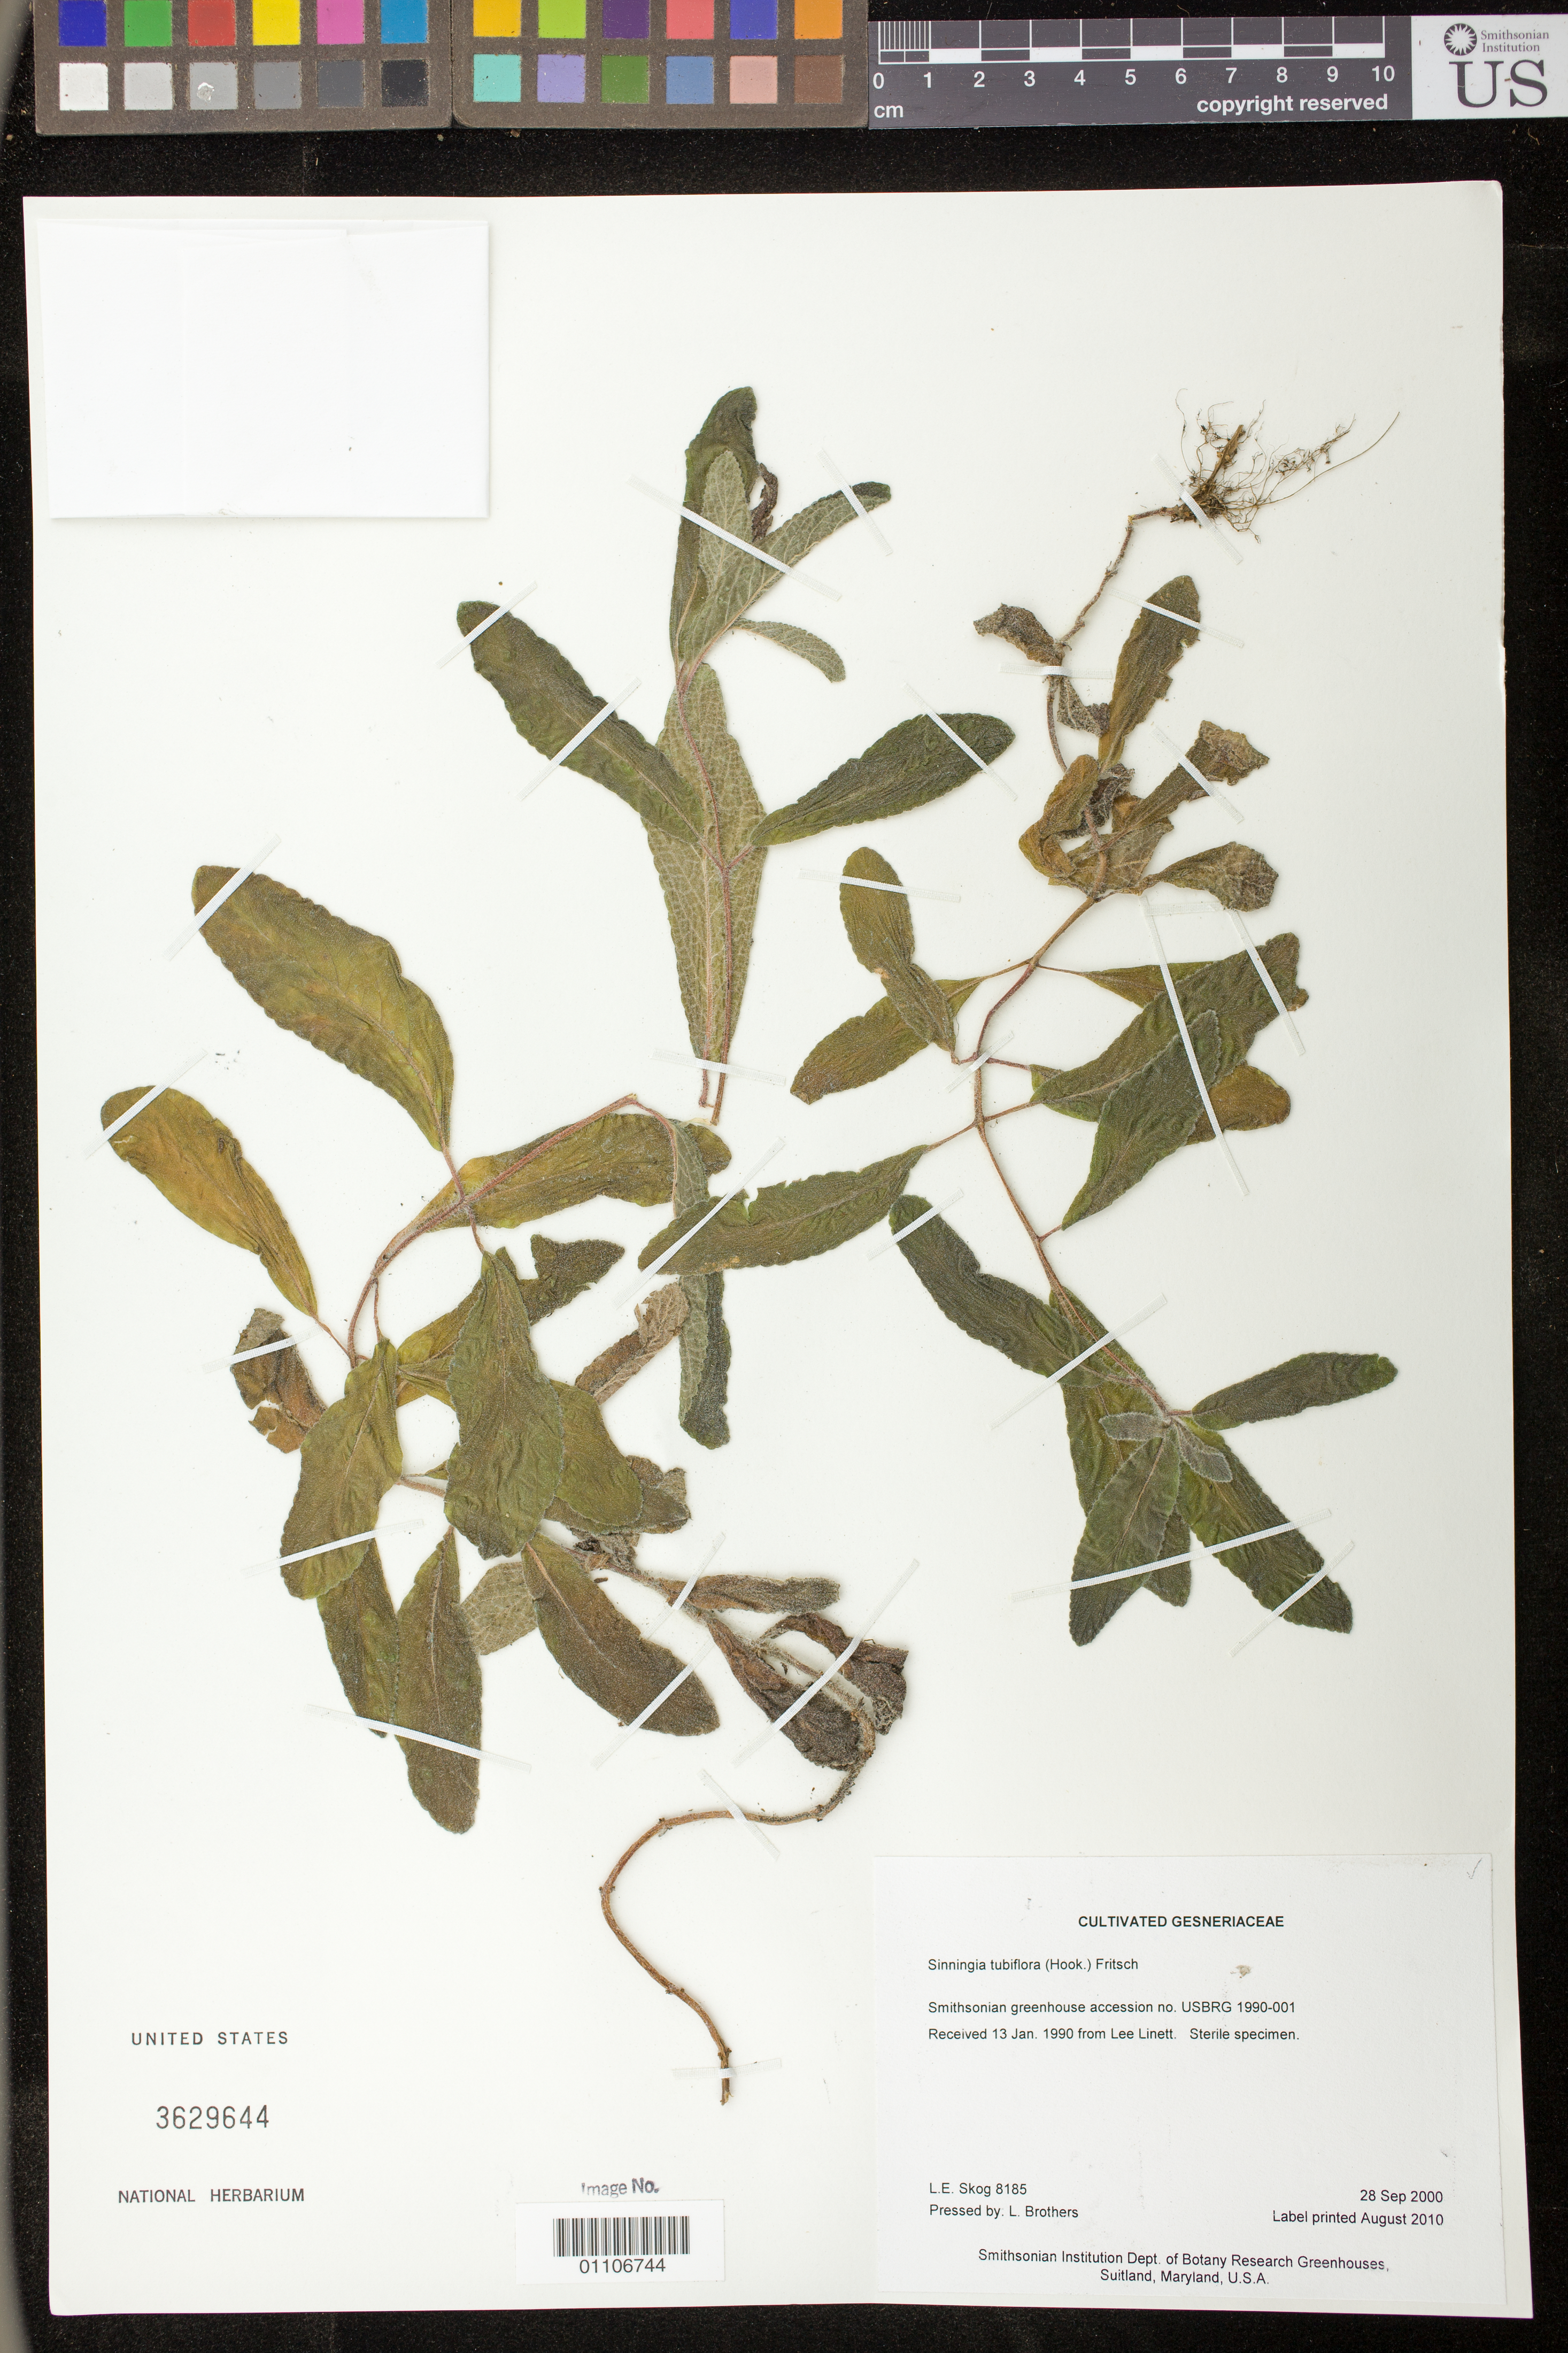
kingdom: Plantae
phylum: Tracheophyta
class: Magnoliopsida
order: Lamiales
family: Gesneriaceae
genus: Sinningia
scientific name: Sinningia tubiflora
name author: (Hook.) Fritsch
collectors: L. E. Skog & L. Brothers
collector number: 8185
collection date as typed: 28 Sep 2000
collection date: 2000-09-28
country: United States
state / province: Maryland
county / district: Prince George's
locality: Smithsonian Institution Dept. of Botany Research Greenhouses, Suitland, Maryland, U.S.A.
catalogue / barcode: US 3629644